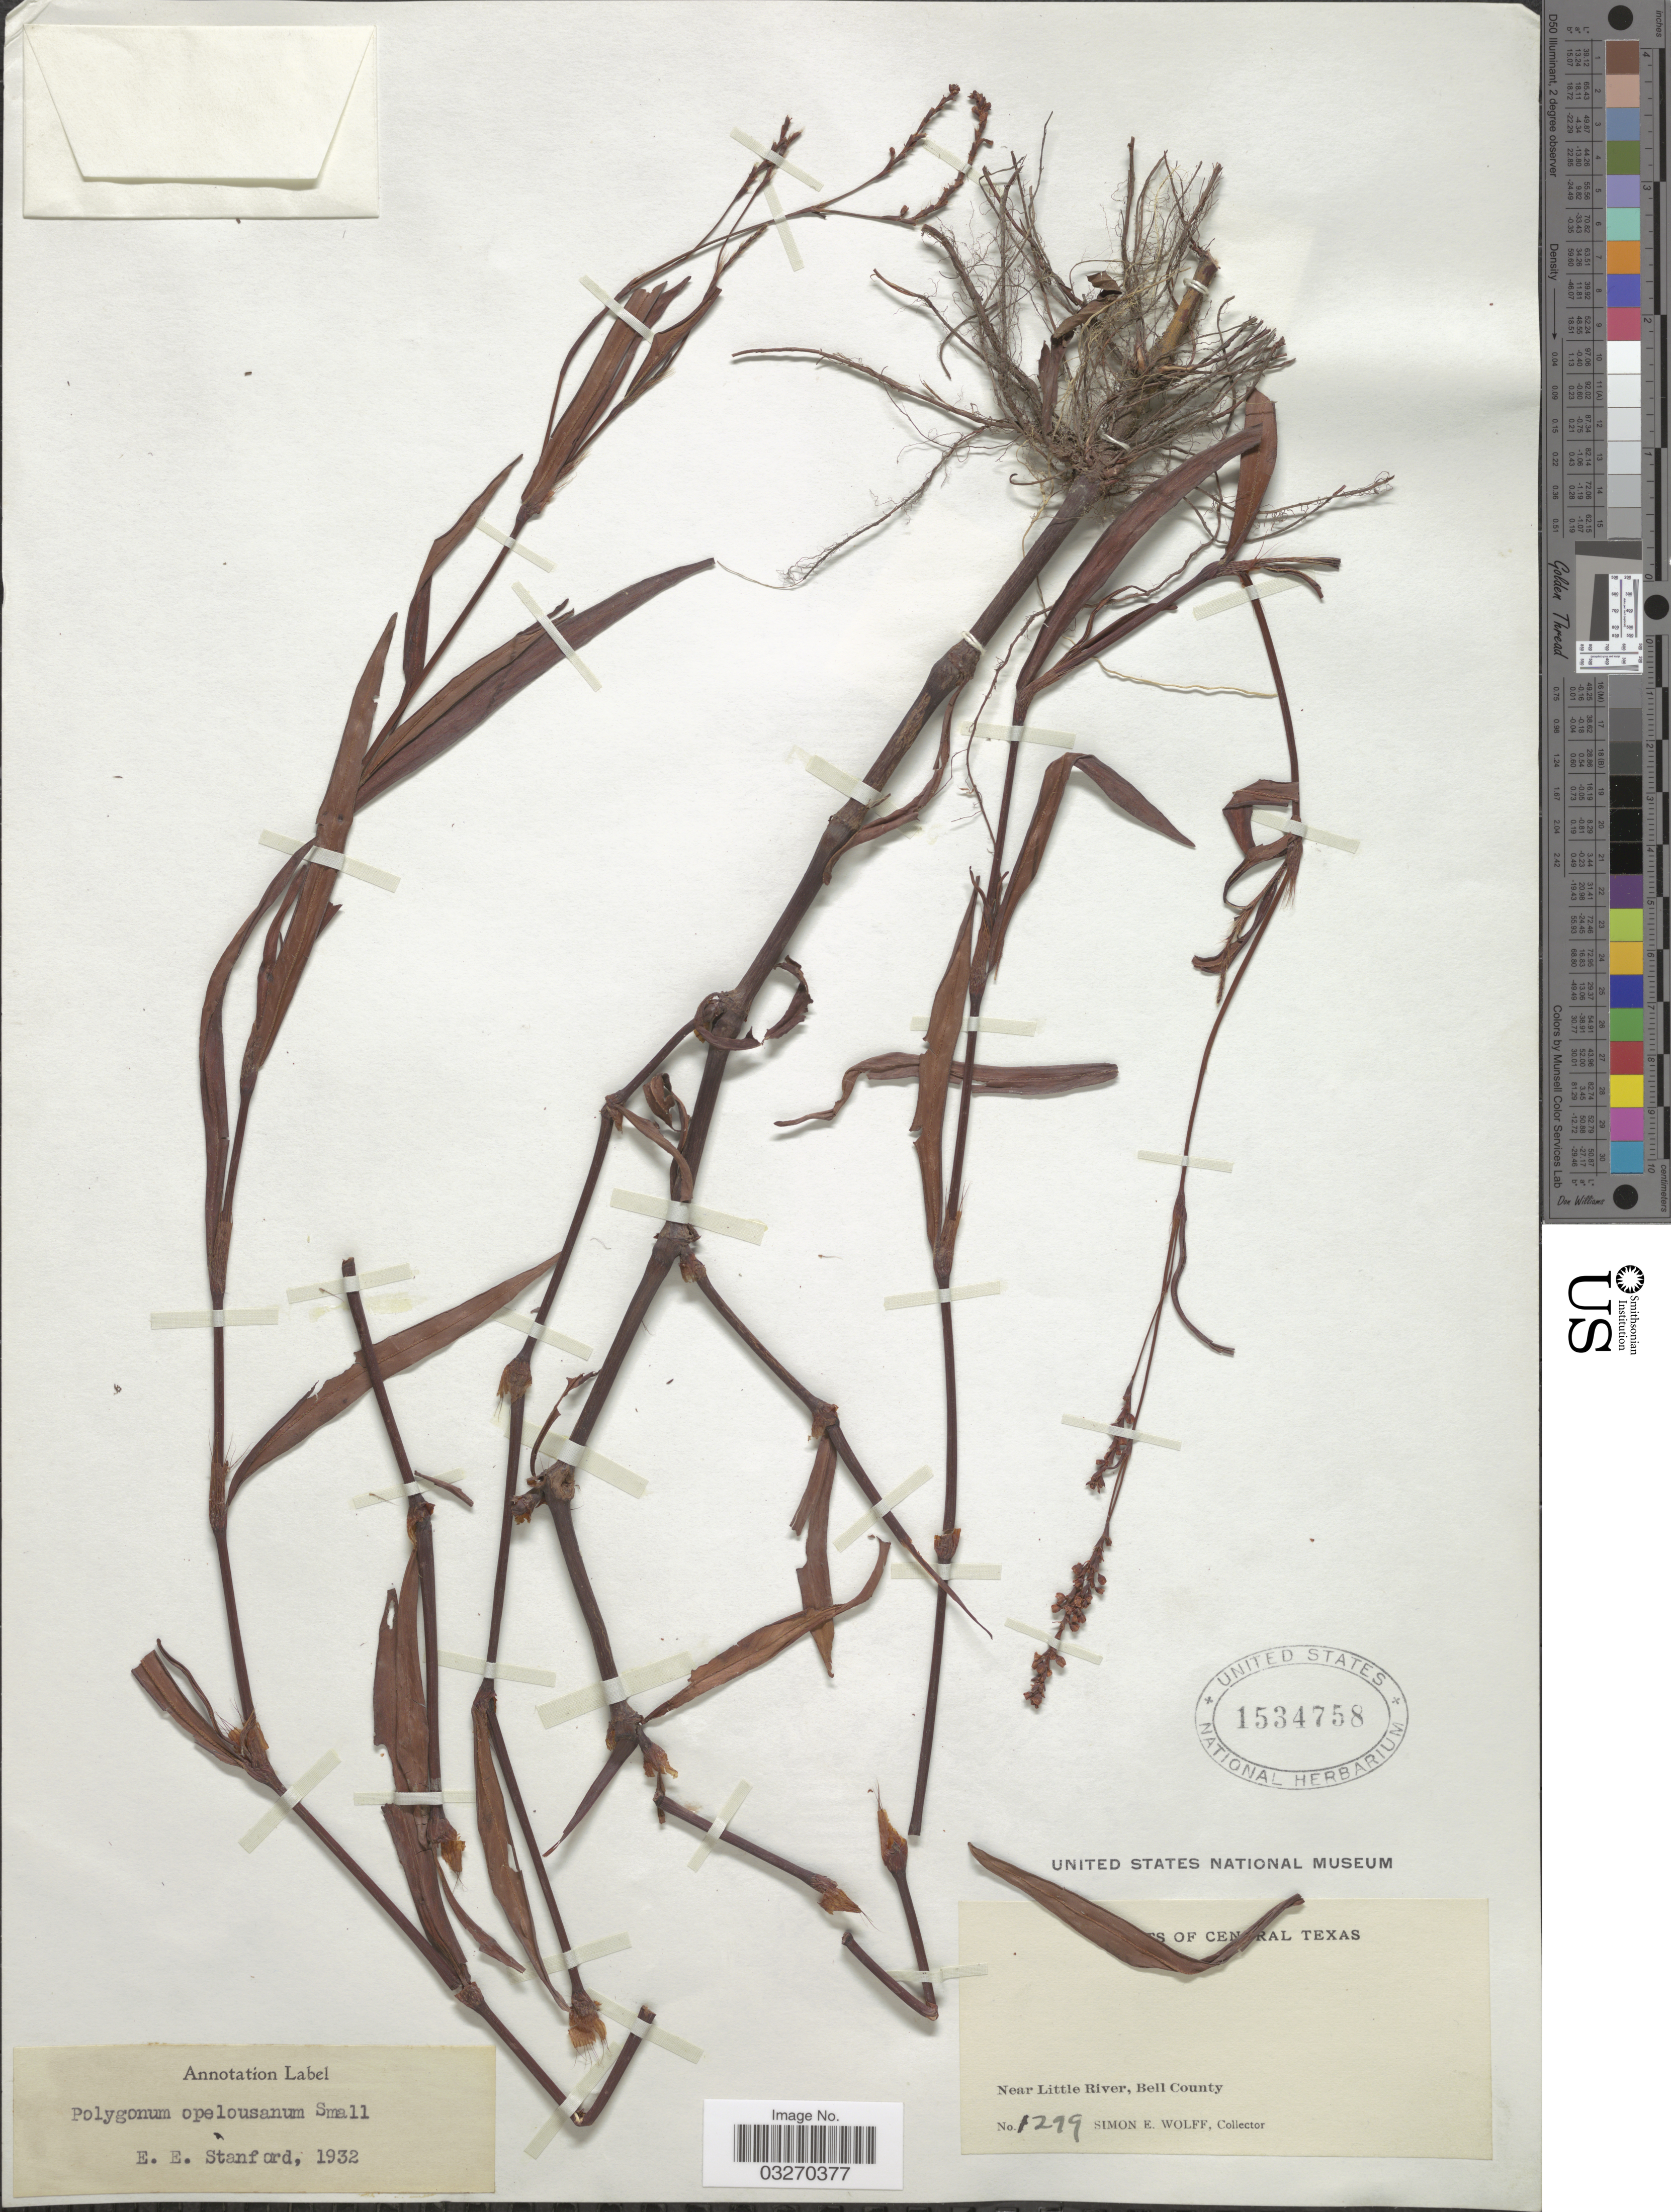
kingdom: Plantae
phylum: Tracheophyta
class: Magnoliopsida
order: Caryophyllales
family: Polygonaceae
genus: Persicaria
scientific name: Persicaria hydropiperoides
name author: (Michx.) Small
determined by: Atha, D. E.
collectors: S. E. Wolff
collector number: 1299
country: United States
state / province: Texas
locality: Central Texas. Near Little River, Bell County.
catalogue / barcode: US 1534758